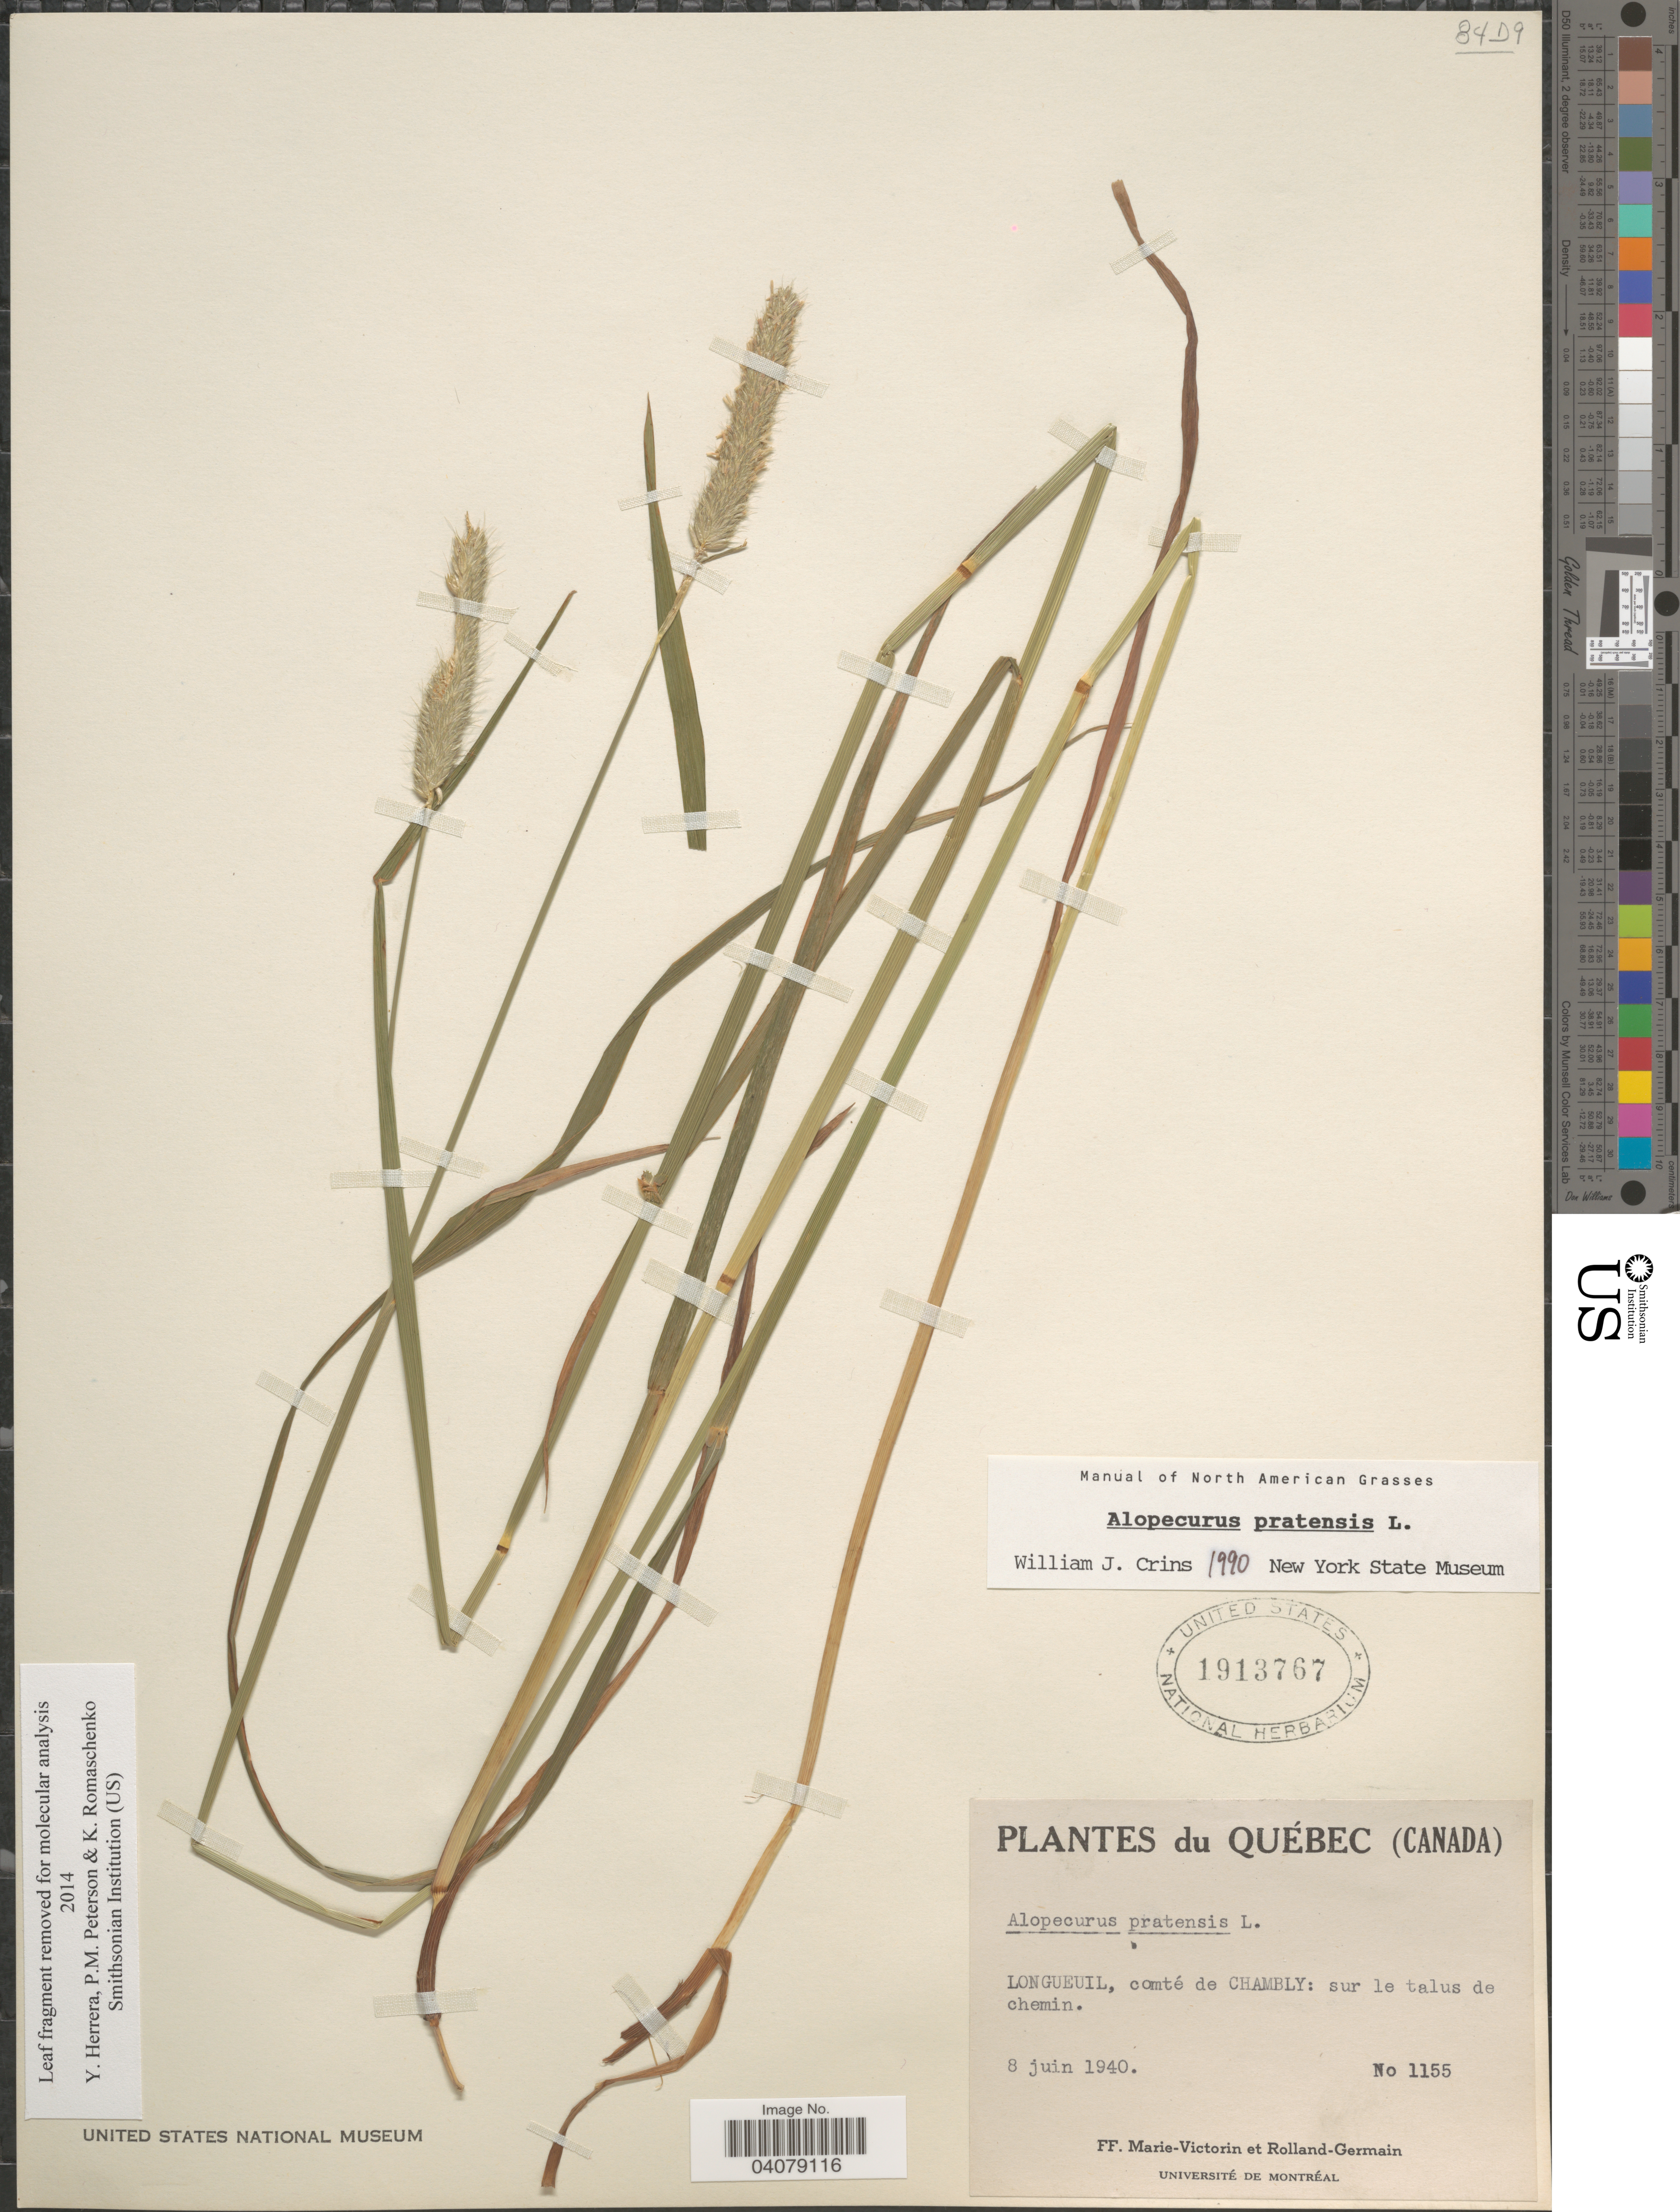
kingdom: Plantae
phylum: Tracheophyta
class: Liliopsida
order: Poales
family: Poaceae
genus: Alopecurus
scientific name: Alopecurus pratensis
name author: L.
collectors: F. Marie-Victorin & Rolland-Germain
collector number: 1155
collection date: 1940-06-08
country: Canada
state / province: Quebec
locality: Longueuil, comté de Chambly: sur le talus de chemin.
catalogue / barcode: US 1913767